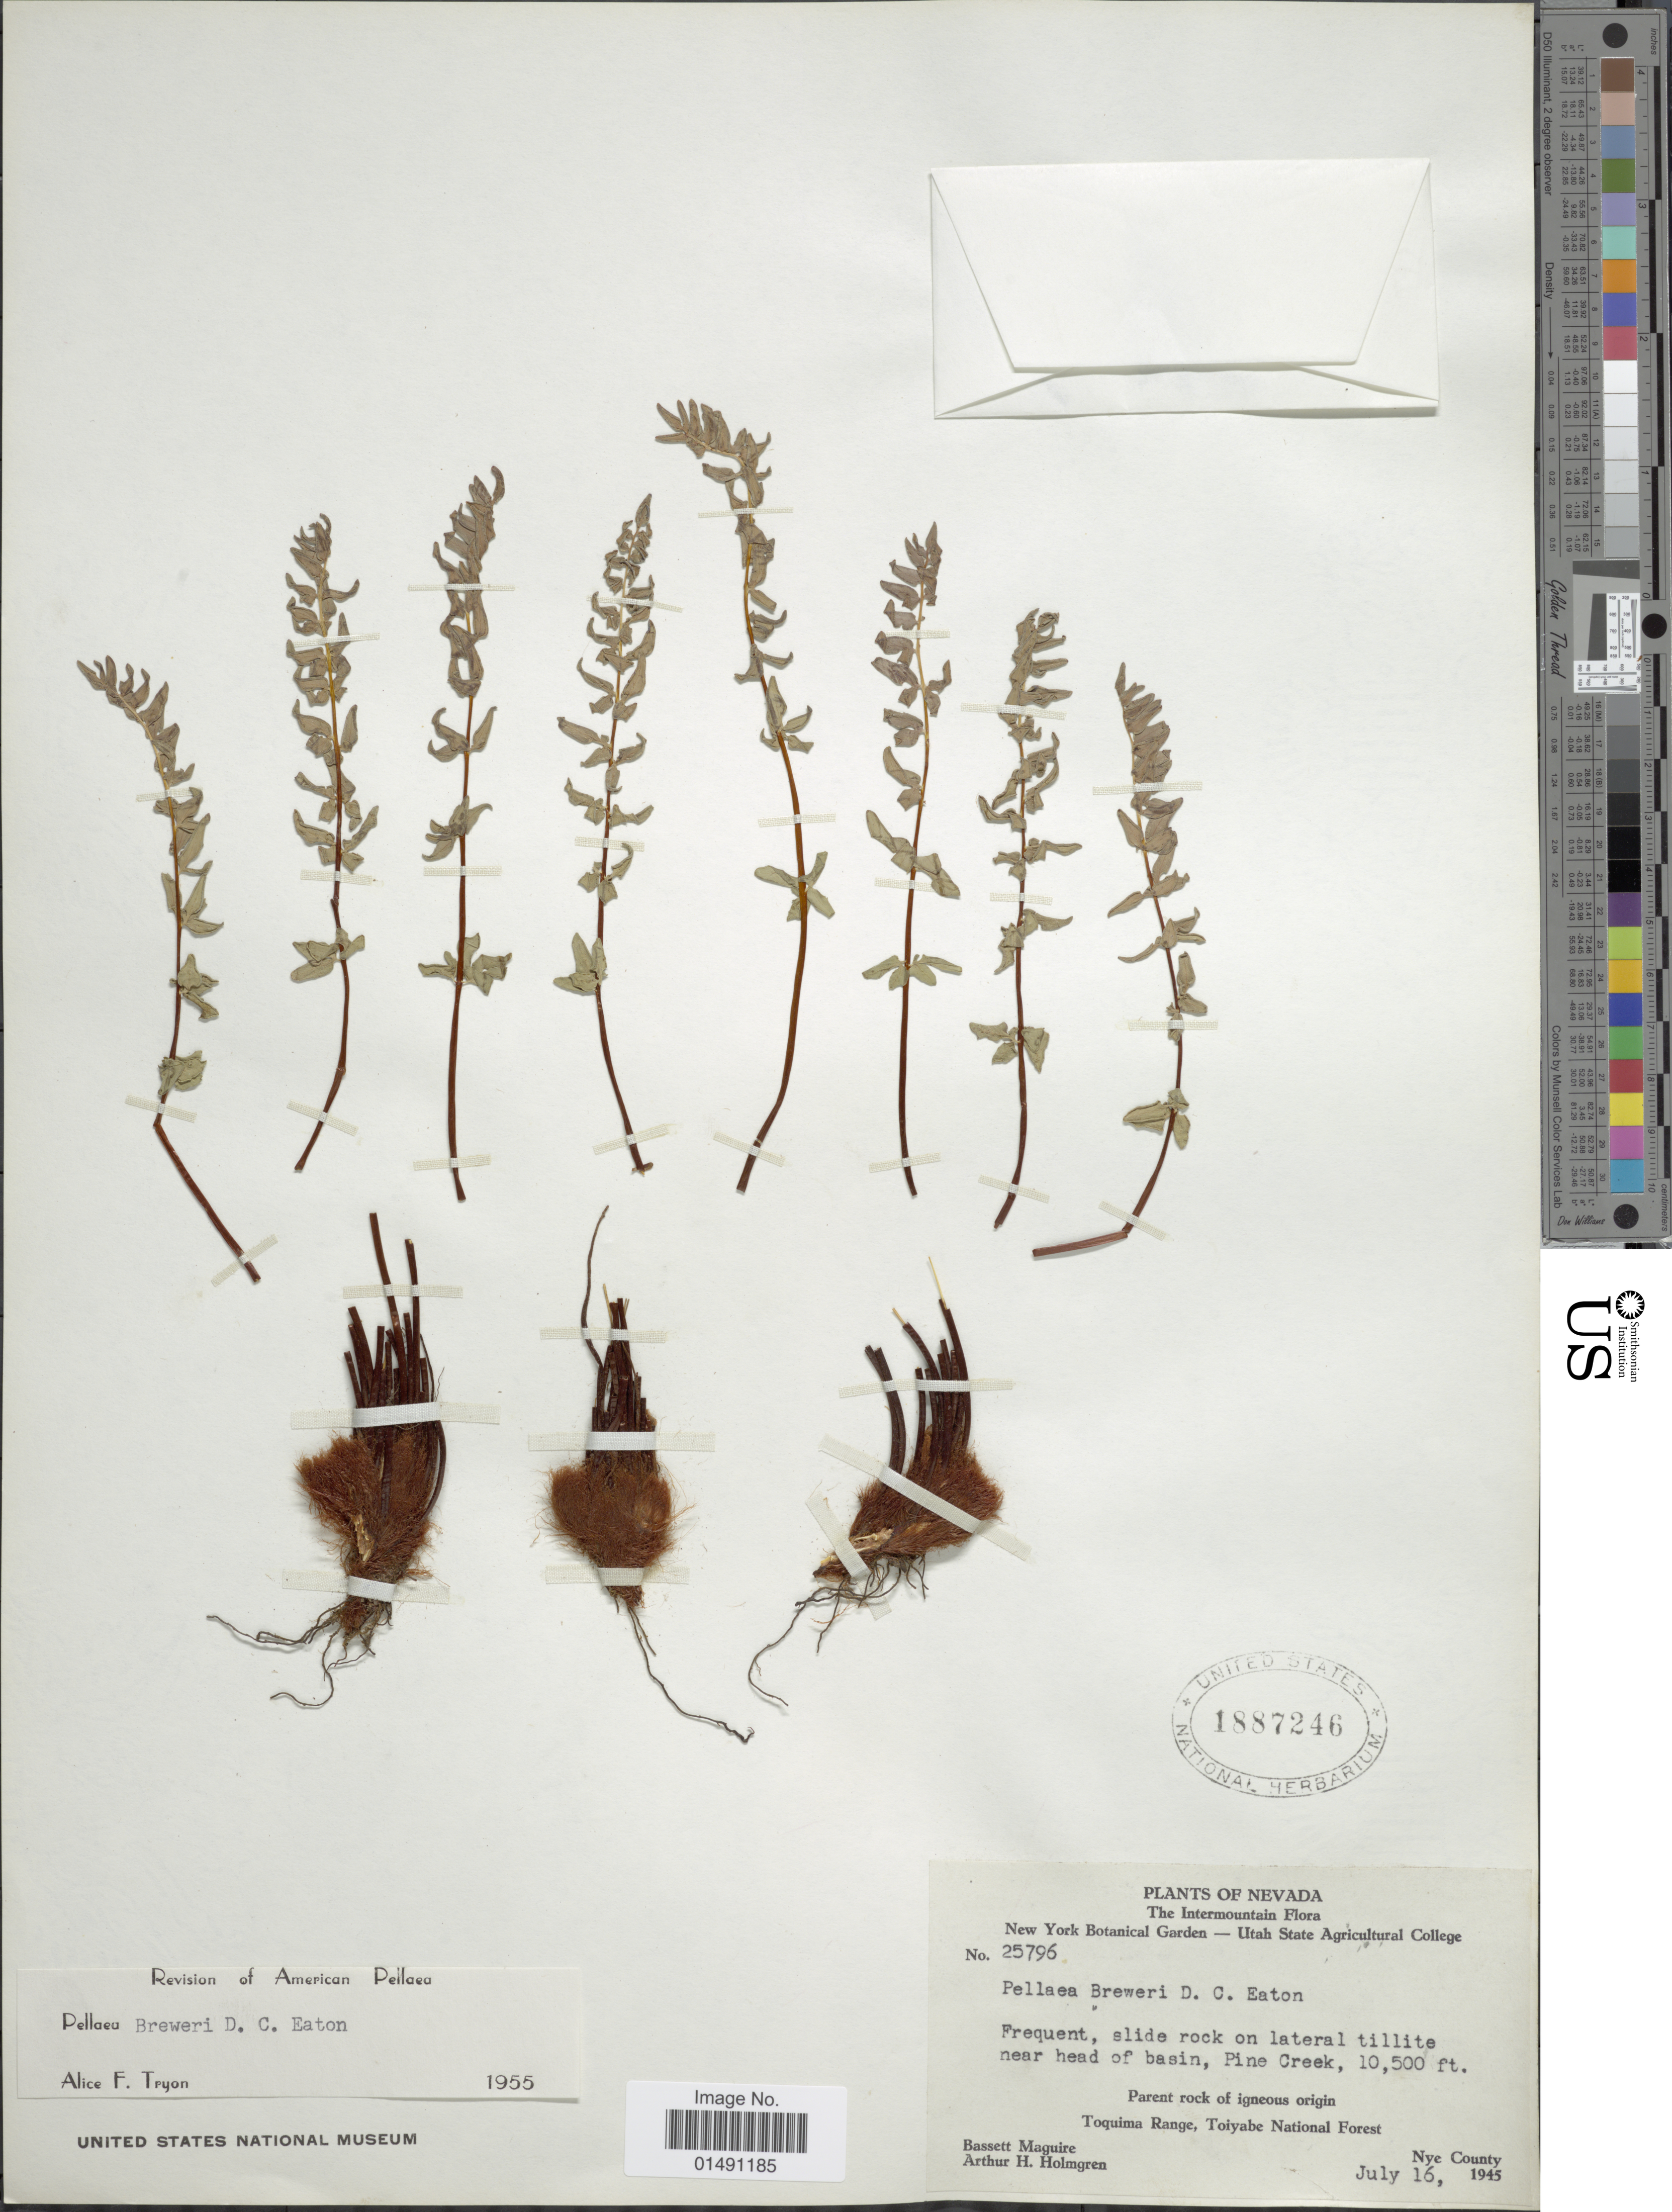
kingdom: Plantae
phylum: Tracheophyta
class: Polypodiopsida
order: Polypodiales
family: Pteridaceae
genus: Pellaea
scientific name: Pellaea breweri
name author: D.C. Eaton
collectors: B. Maguire & A. H. Holmgren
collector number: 25796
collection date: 1945-07-16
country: United States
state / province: Nevada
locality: Frequent, slide rock on lateral tillite near head of basin, Pine Creek, Parent rock of igneous origin, Toquima Range, Toiyabe National Forest, Nye County. The Intermountain.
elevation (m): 3200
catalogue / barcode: US 1887246